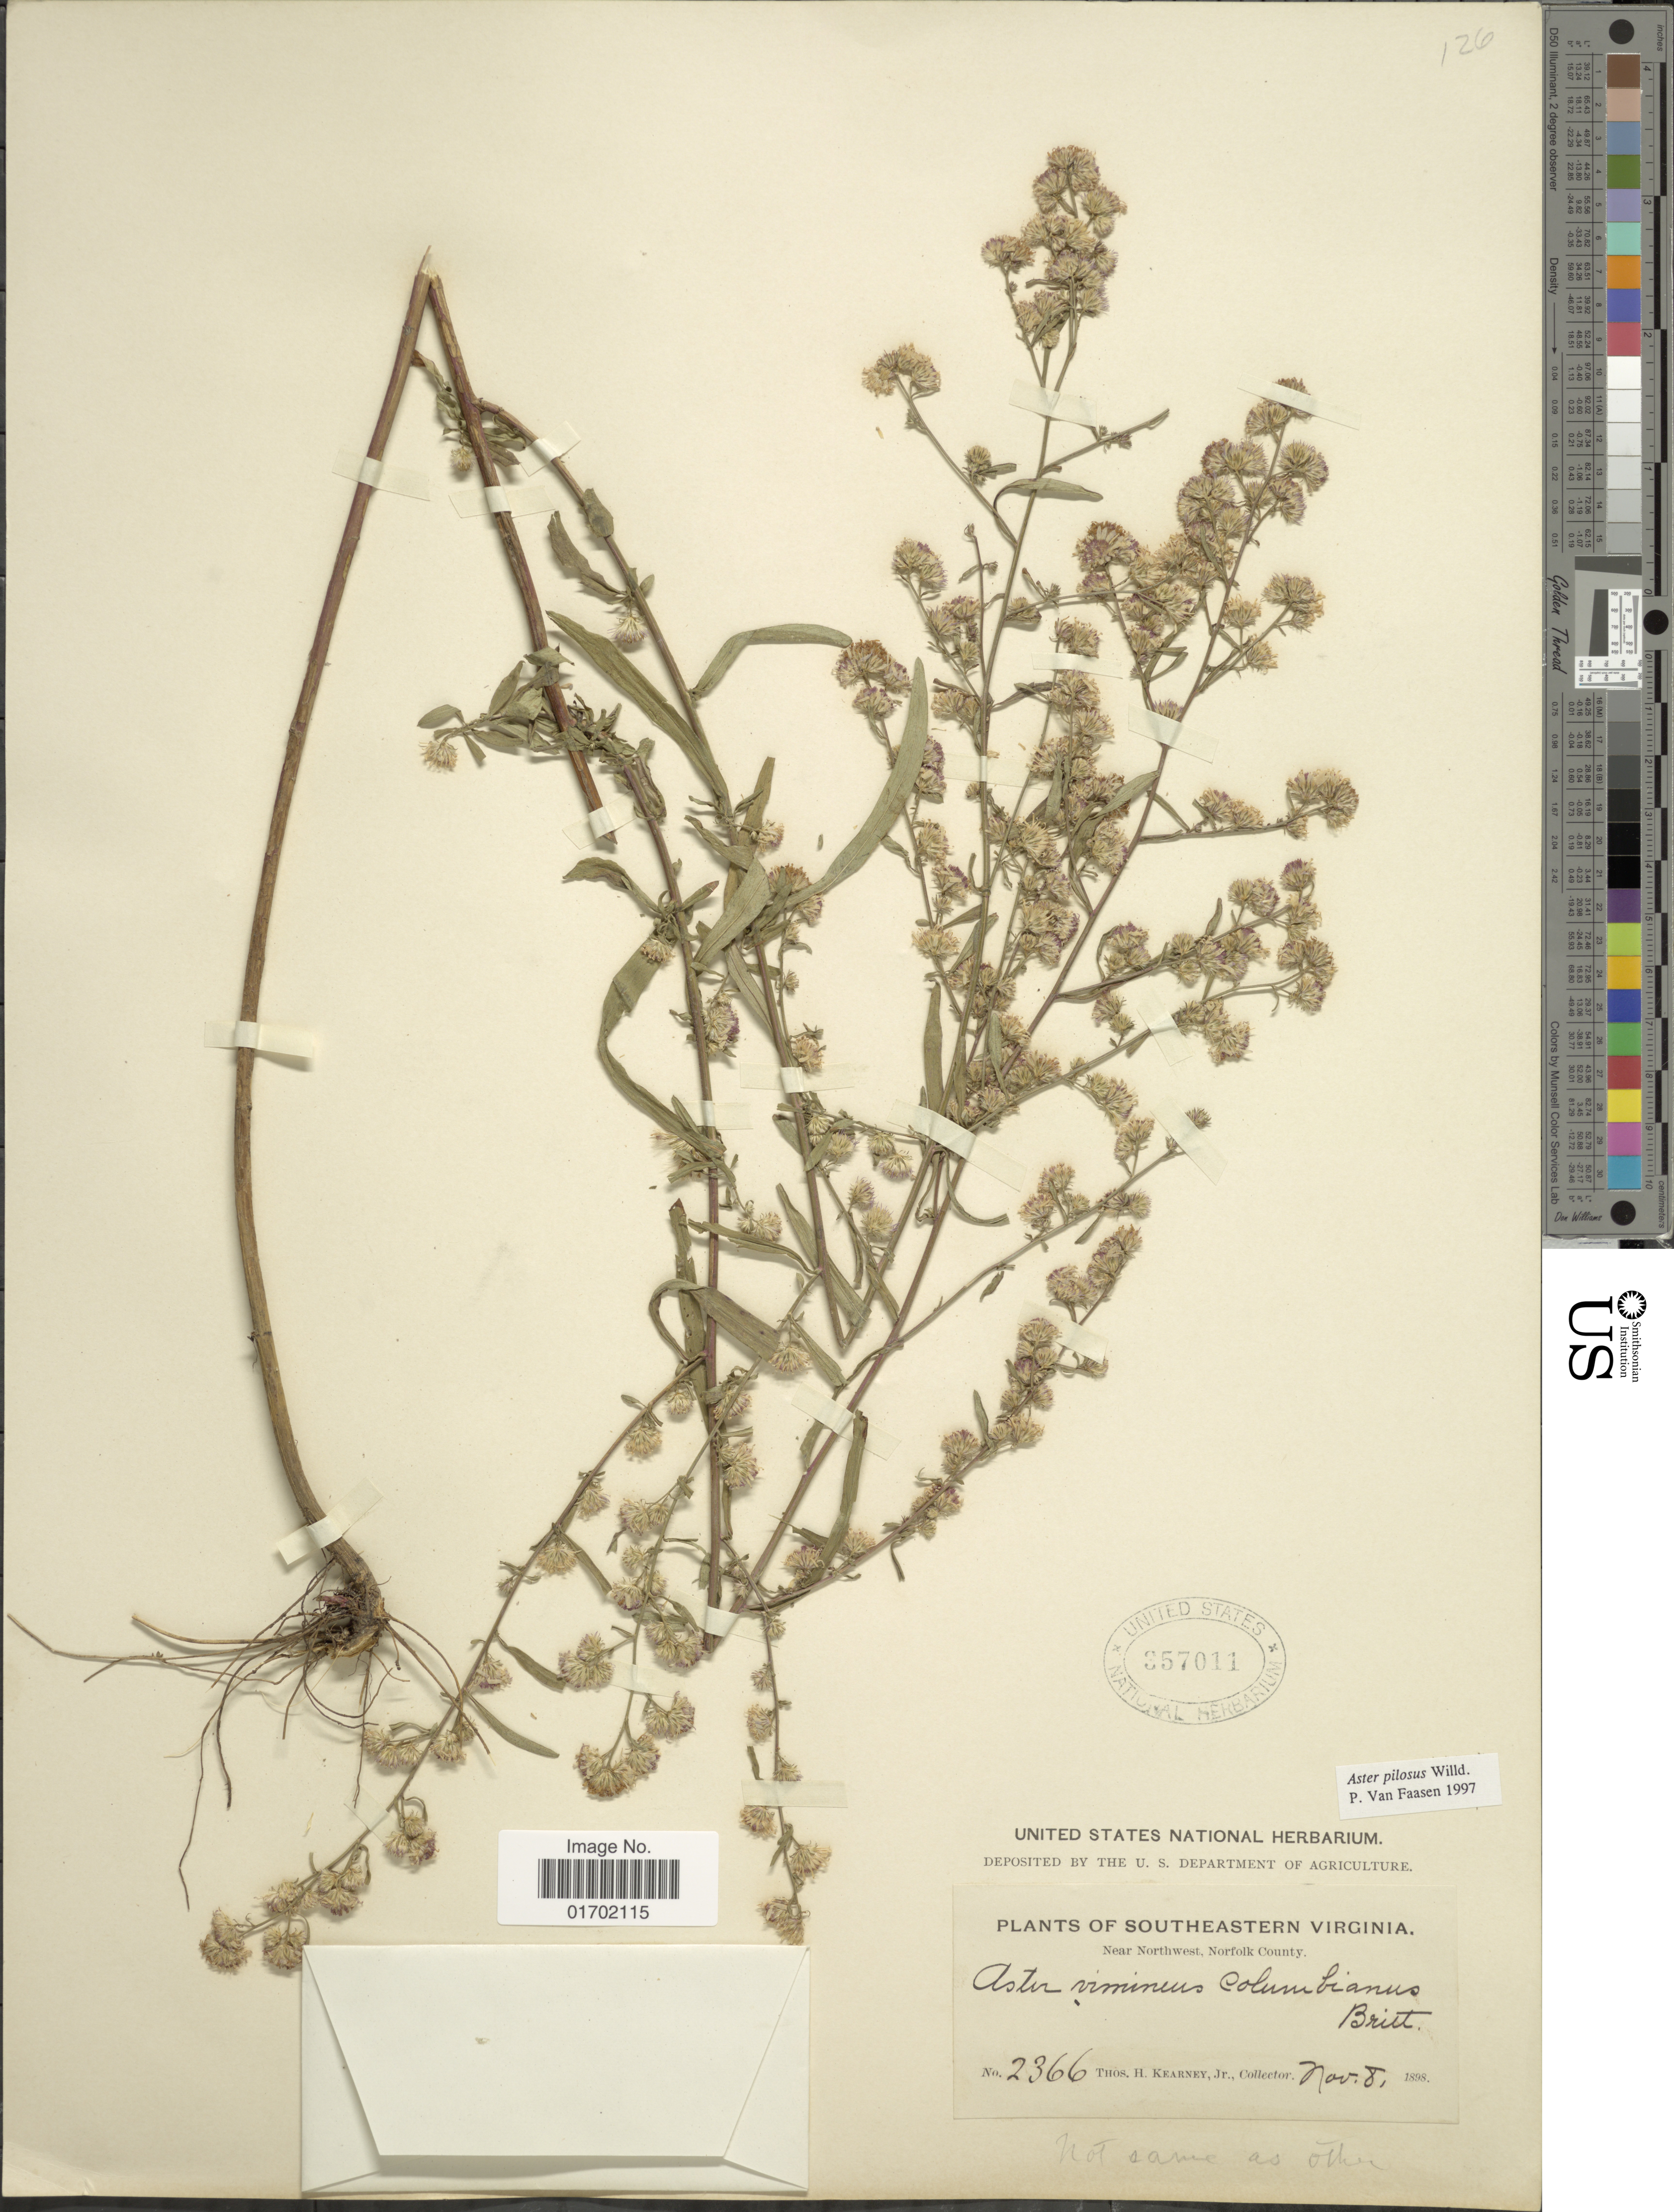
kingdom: Plantae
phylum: Tracheophyta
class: Magnoliopsida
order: Asterales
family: Asteraceae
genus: Symphyotrichum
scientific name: Symphyotrichum pilosum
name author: (Willd.) G.L. Nesom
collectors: T. H. Kearney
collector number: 2366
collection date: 1898-11-08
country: United States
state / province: Virginia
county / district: City of Norfolk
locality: Southeastern Virginia, near Northwest, Norfolk County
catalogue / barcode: US 357011